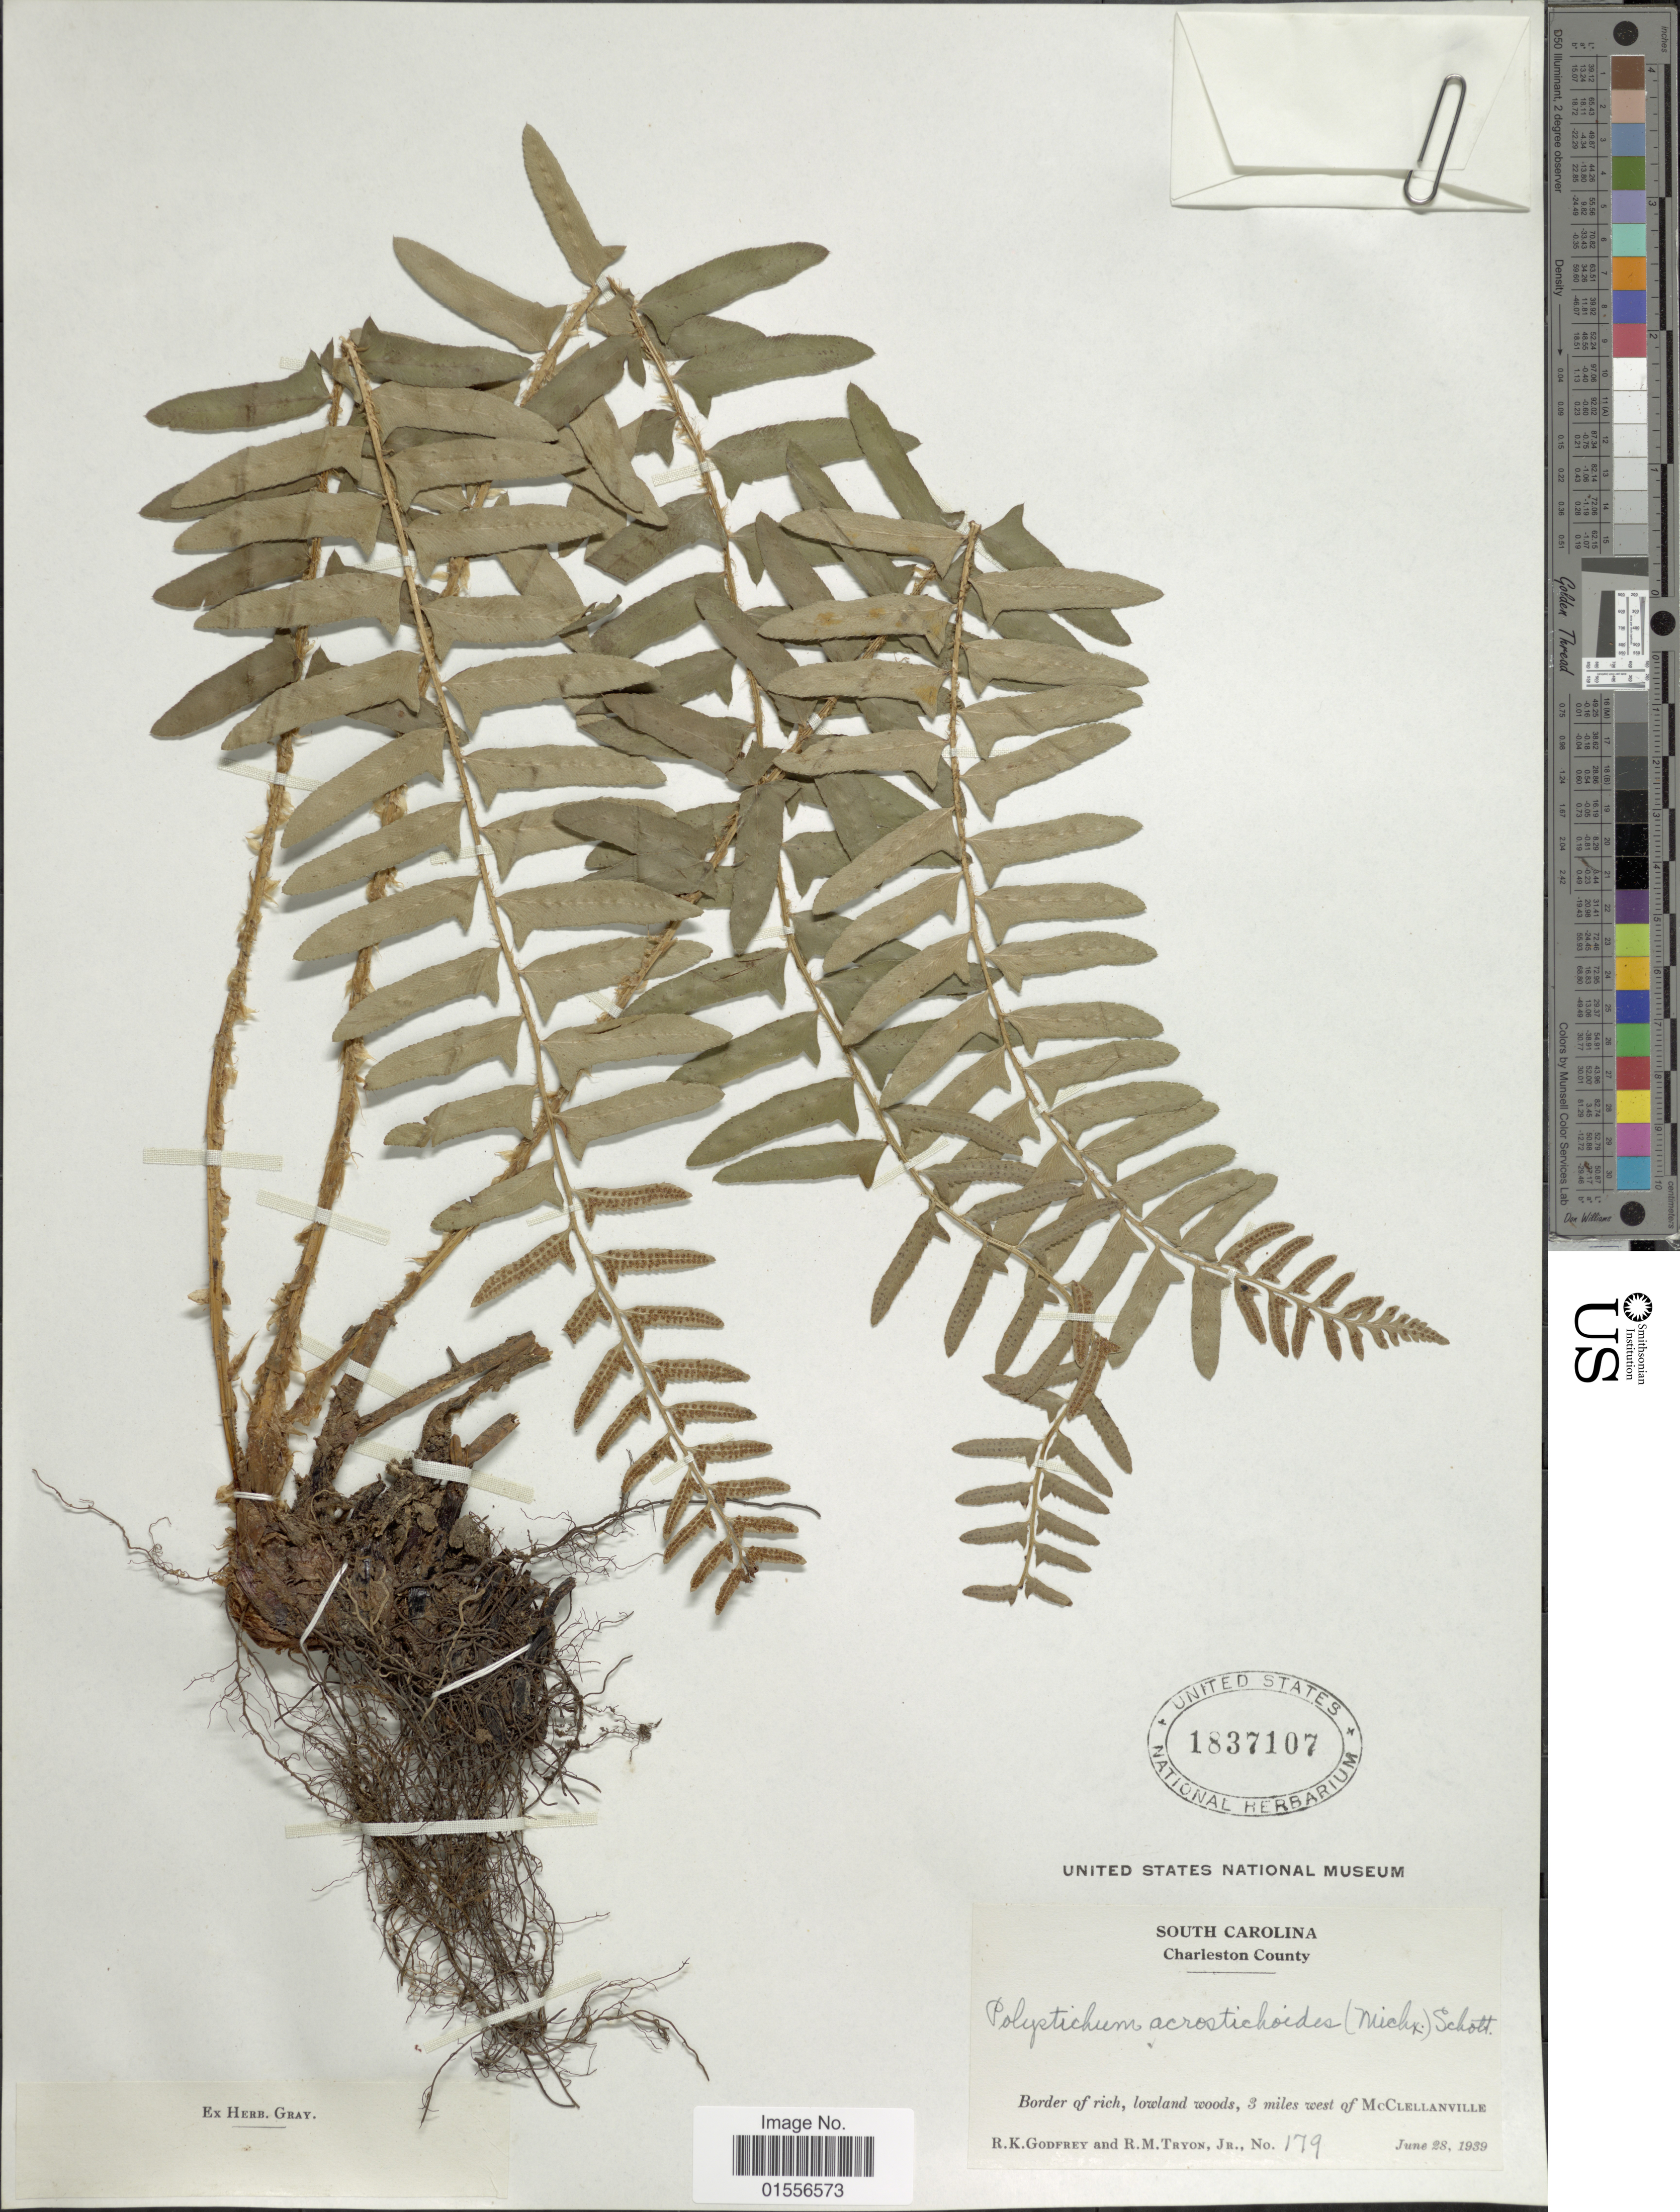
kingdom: Plantae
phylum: Tracheophyta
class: Polypodiopsida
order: Polypodiales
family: Dryopteridaceae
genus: Polystichum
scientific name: Polystichum acrostichoides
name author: (Michx.) Schott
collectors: R. K. Godfrey & R. M. Tryon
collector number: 179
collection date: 1939-06-28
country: United States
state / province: South Carolina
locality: Charleston County, border of rich, lowland woods, 3 miles west of McClellanville.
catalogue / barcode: US 1837107